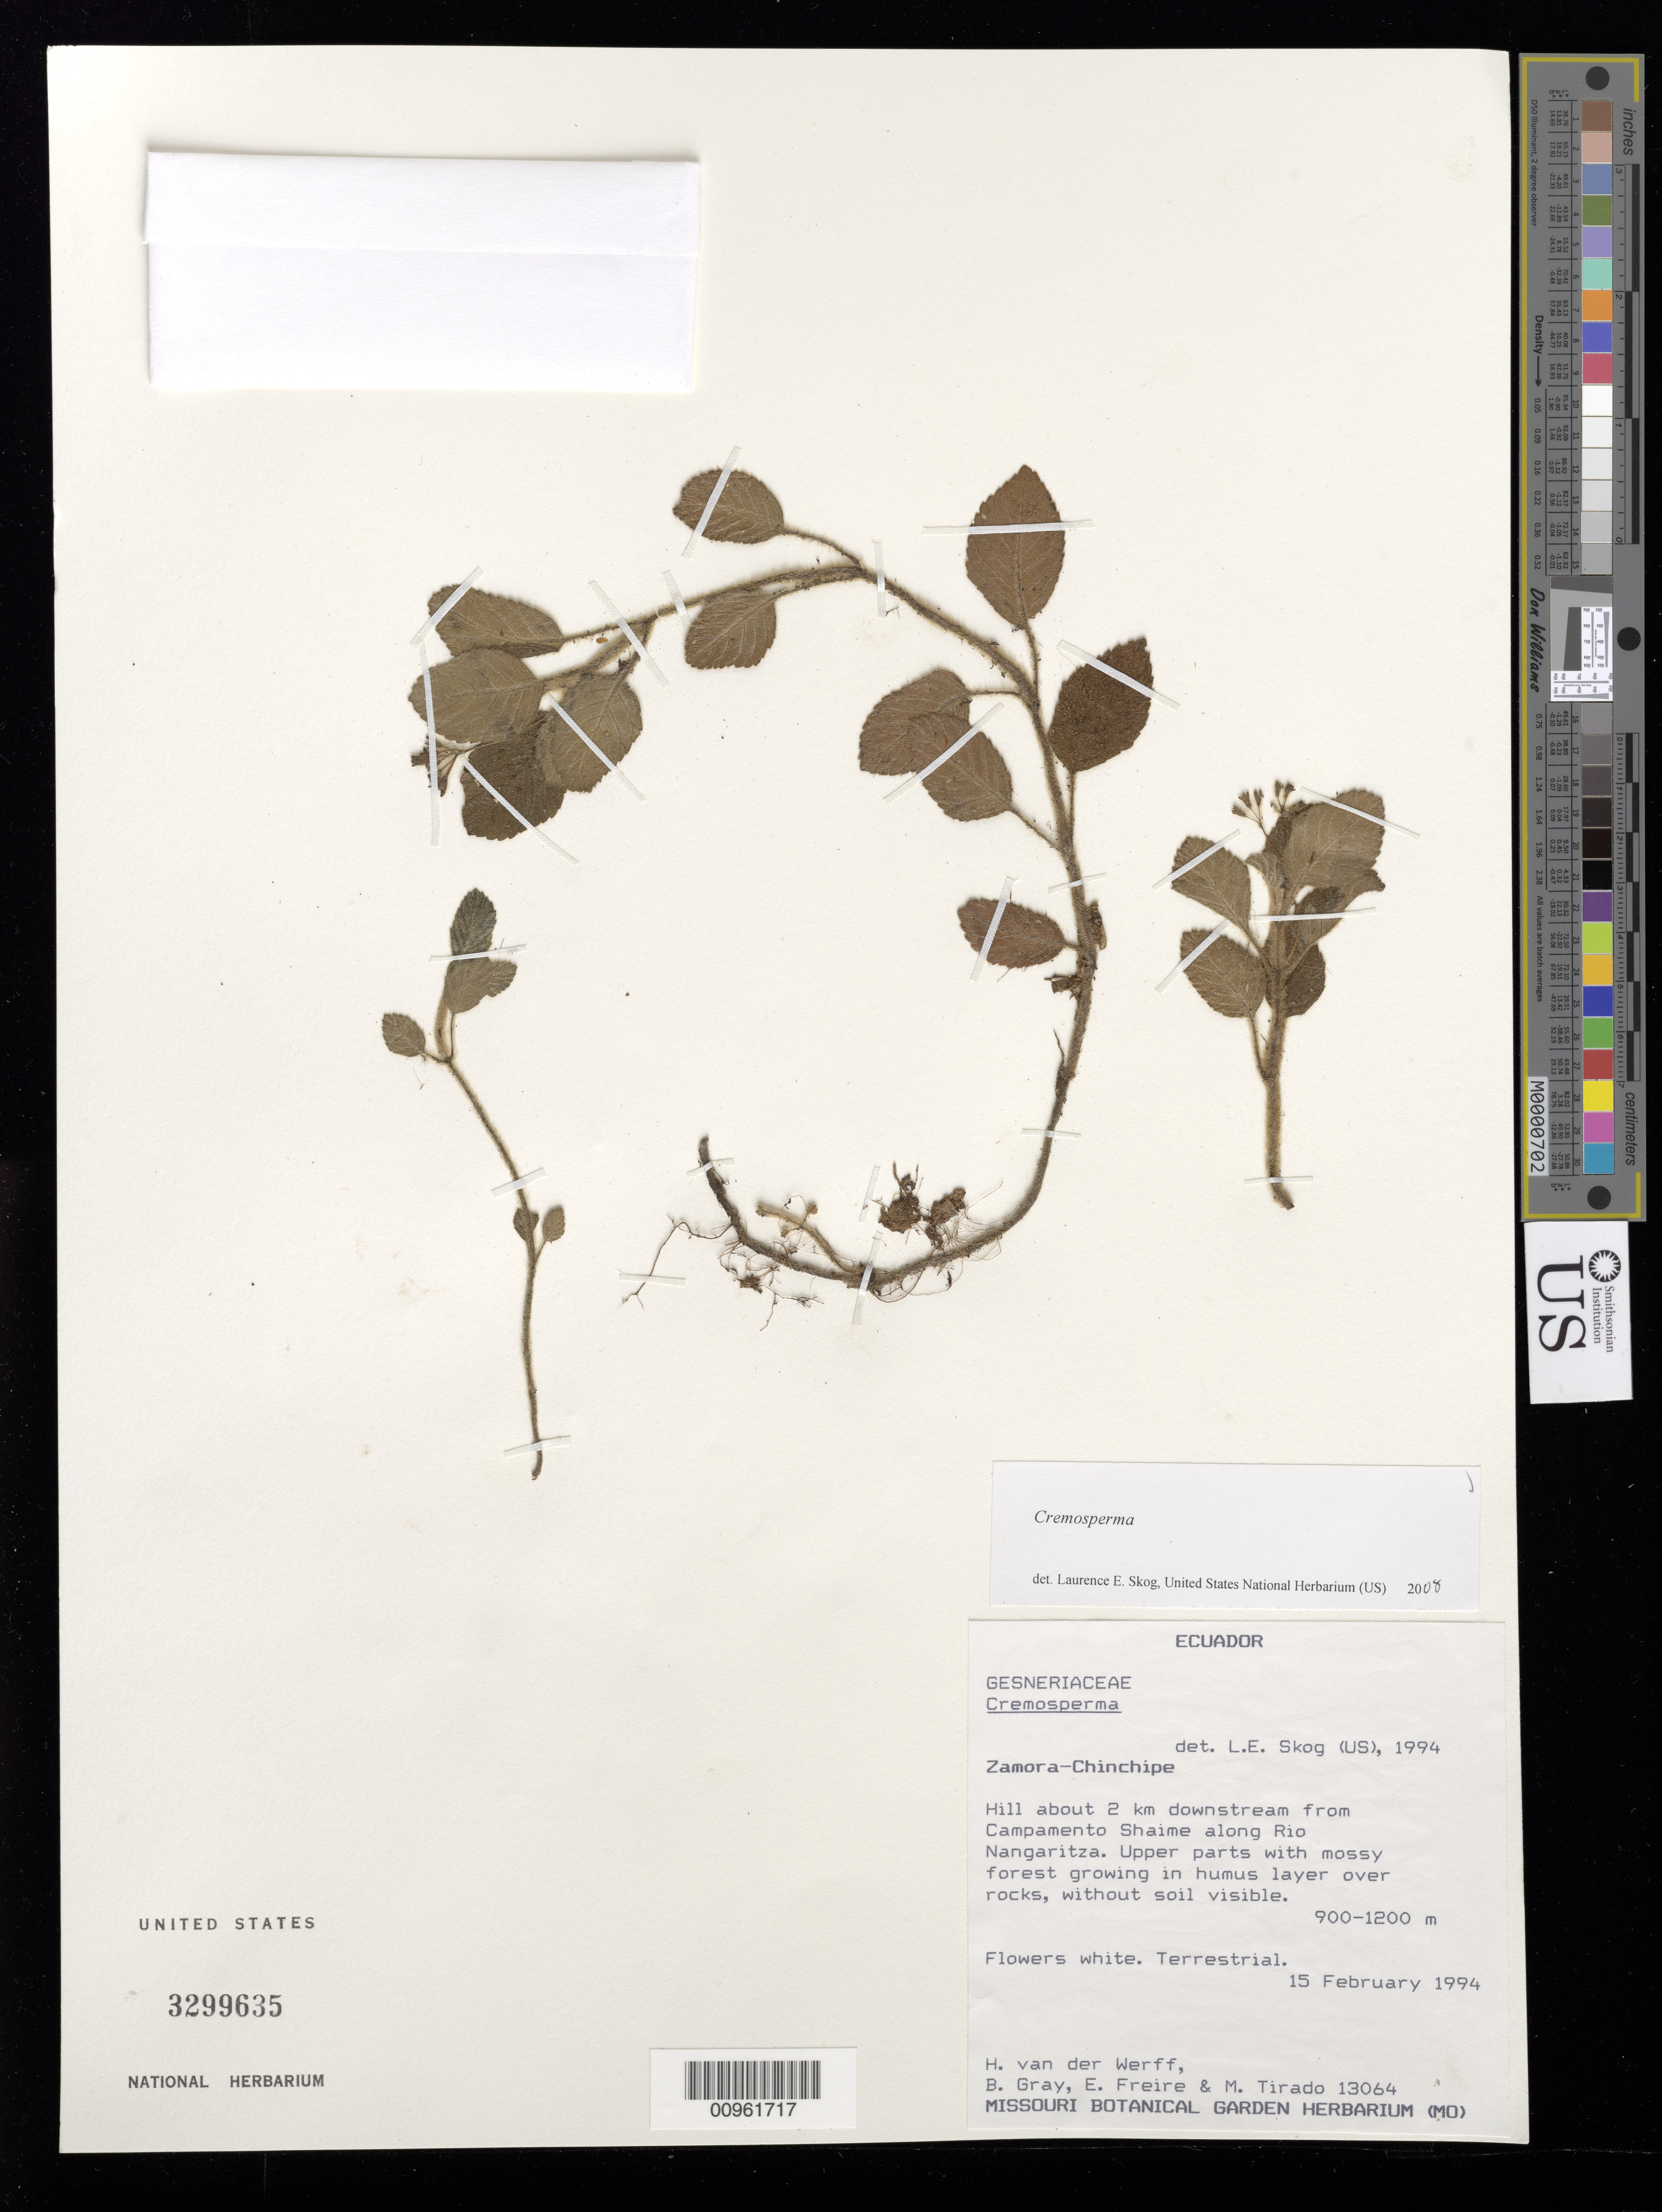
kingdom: Plantae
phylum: Tracheophyta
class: Magnoliopsida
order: Lamiales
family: Gesneriaceae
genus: Cremosperma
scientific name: Cremosperma sp.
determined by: Skog, Laurence E.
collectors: H. van der Werff, B. Gray, E. Freire & M. Tirado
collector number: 13064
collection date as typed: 15 Feb 1994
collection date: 1994-02-15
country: Ecuador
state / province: Zamora-Chinchipe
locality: Hill about 2 km downstream from Campamento Shaime along Rio Nangaritza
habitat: Upper parts with mossy forest growing in humus layer over rocks, without soil visible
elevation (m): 900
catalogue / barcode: US 3299635